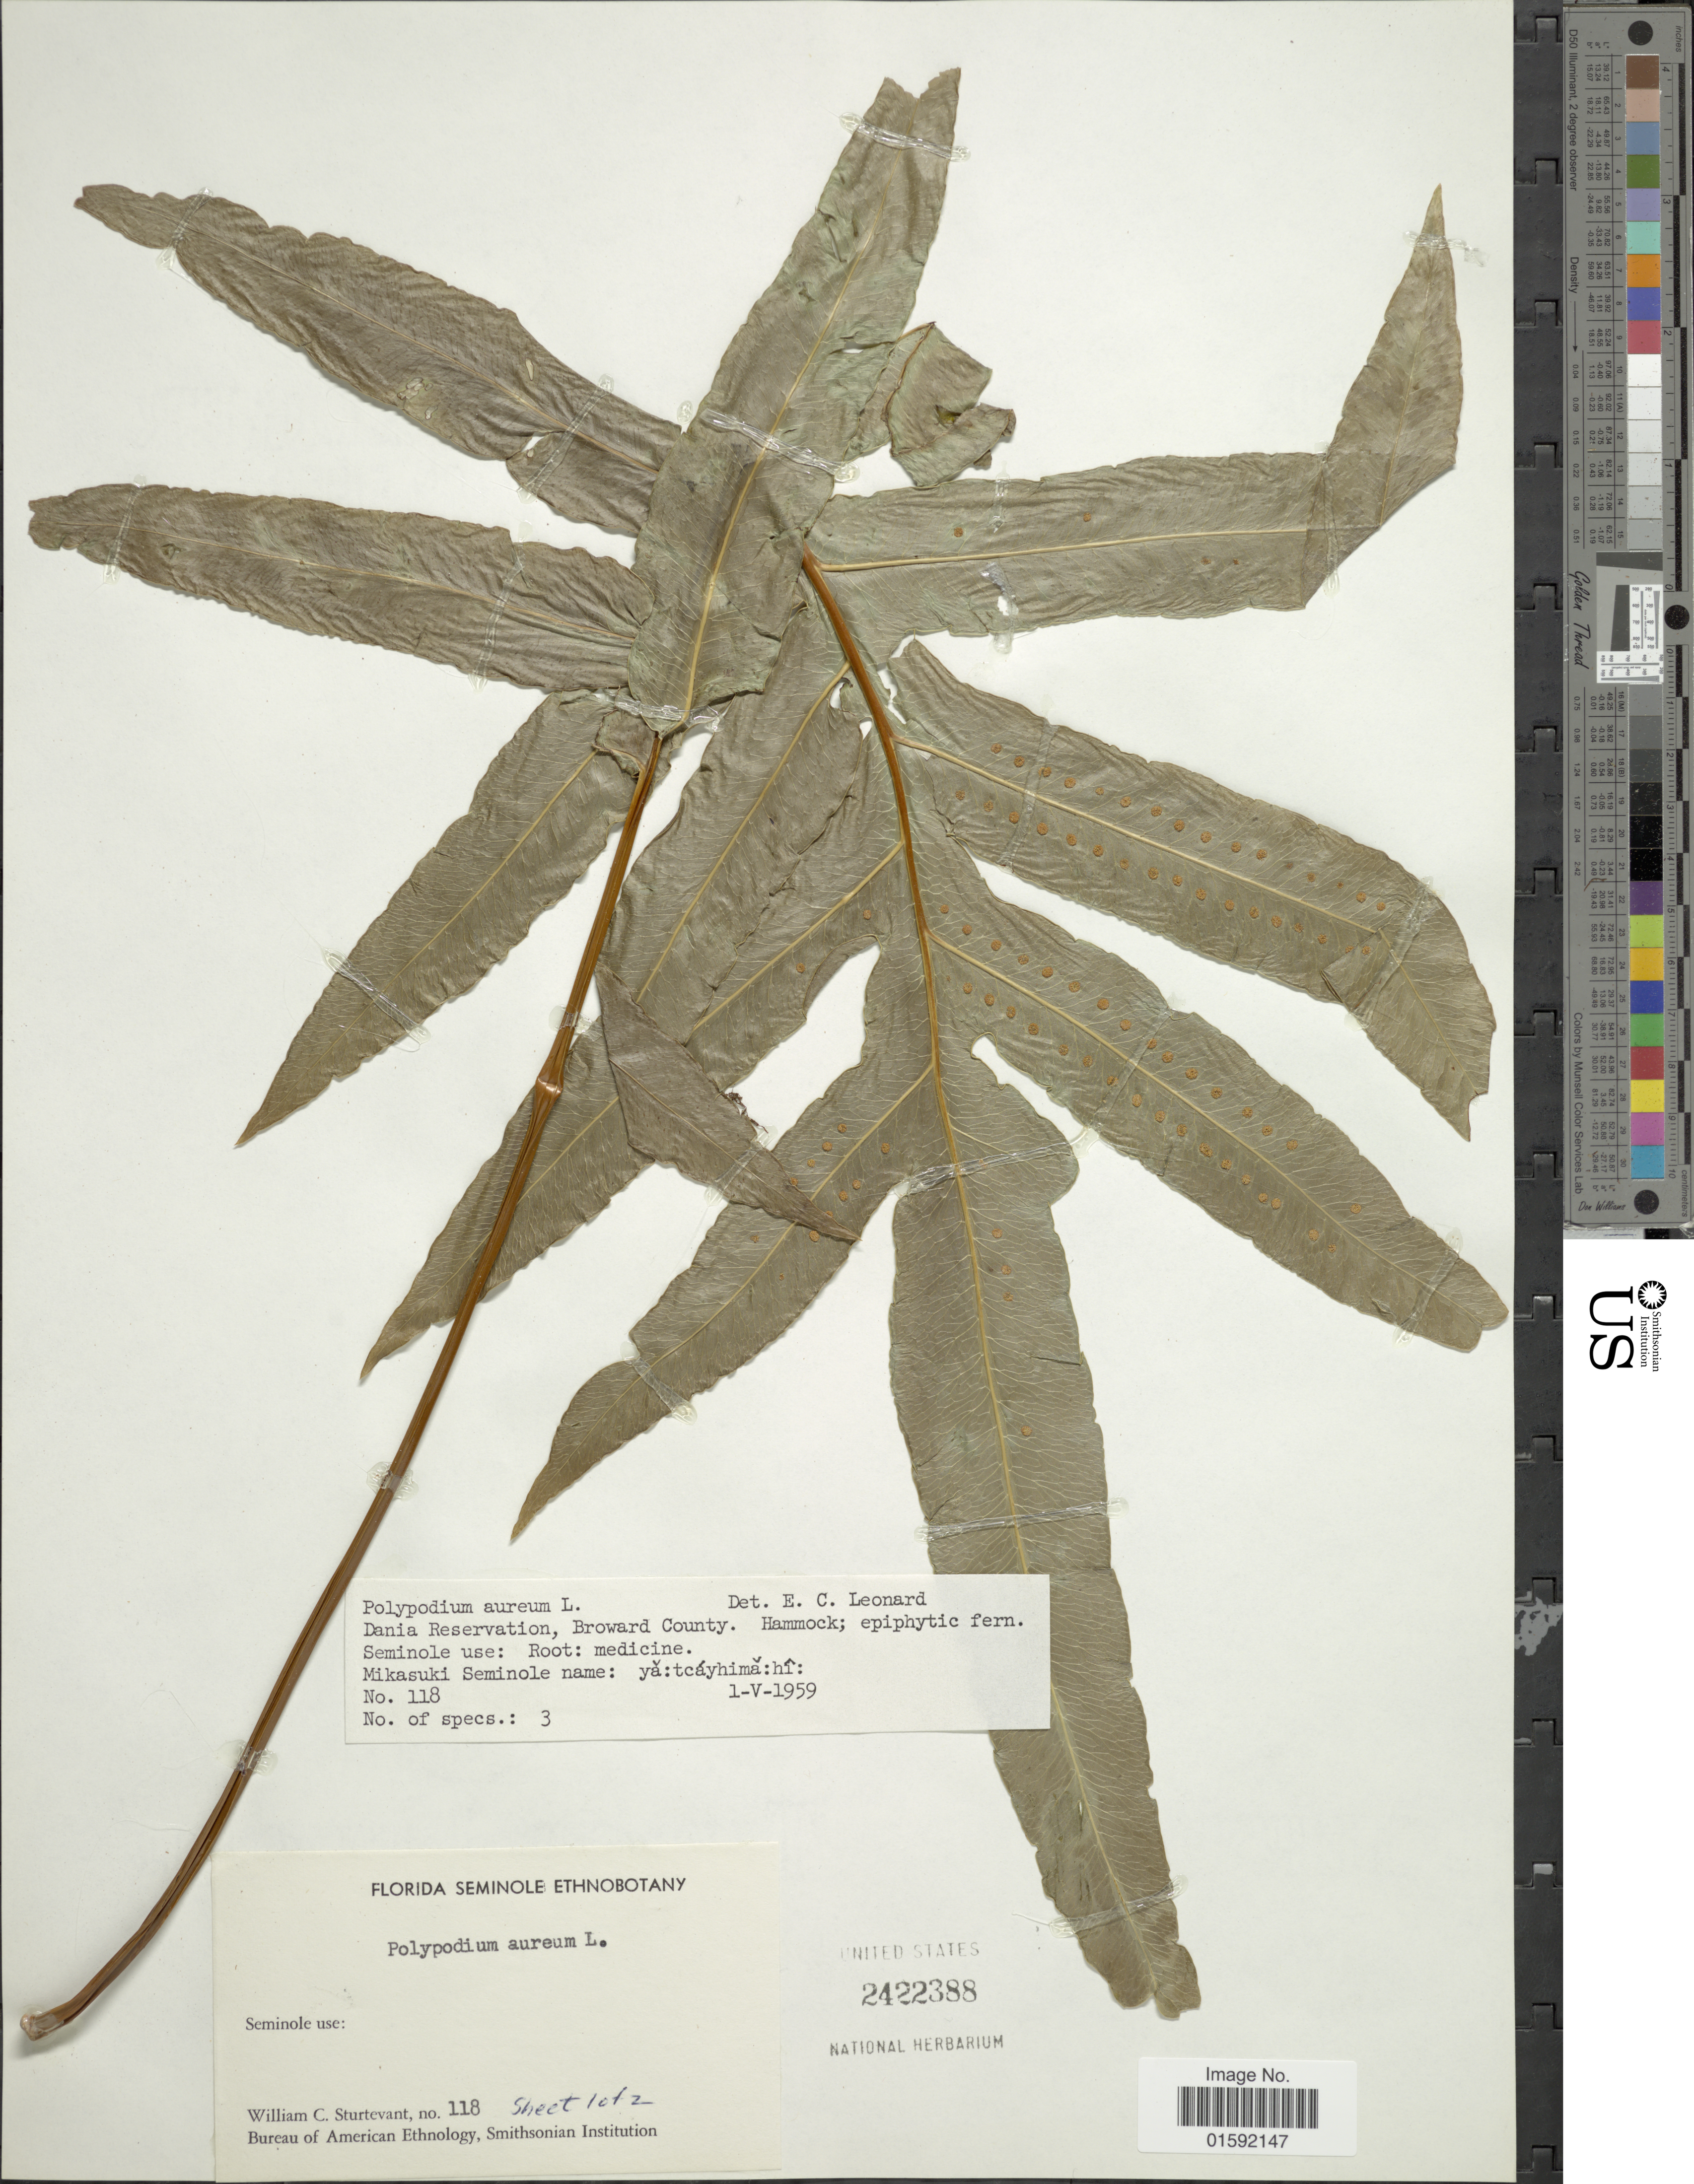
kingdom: Plantae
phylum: Tracheophyta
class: Polypodiopsida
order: Polypodiales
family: Polypodiaceae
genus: Phlebodium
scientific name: Phlebodium areolatum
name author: (Humb. & Bonap. ex Willd.) J. Sm.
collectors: W. Sturtevant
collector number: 188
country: United States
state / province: Florida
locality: Seminole, Ethnobotany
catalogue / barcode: US 2422388